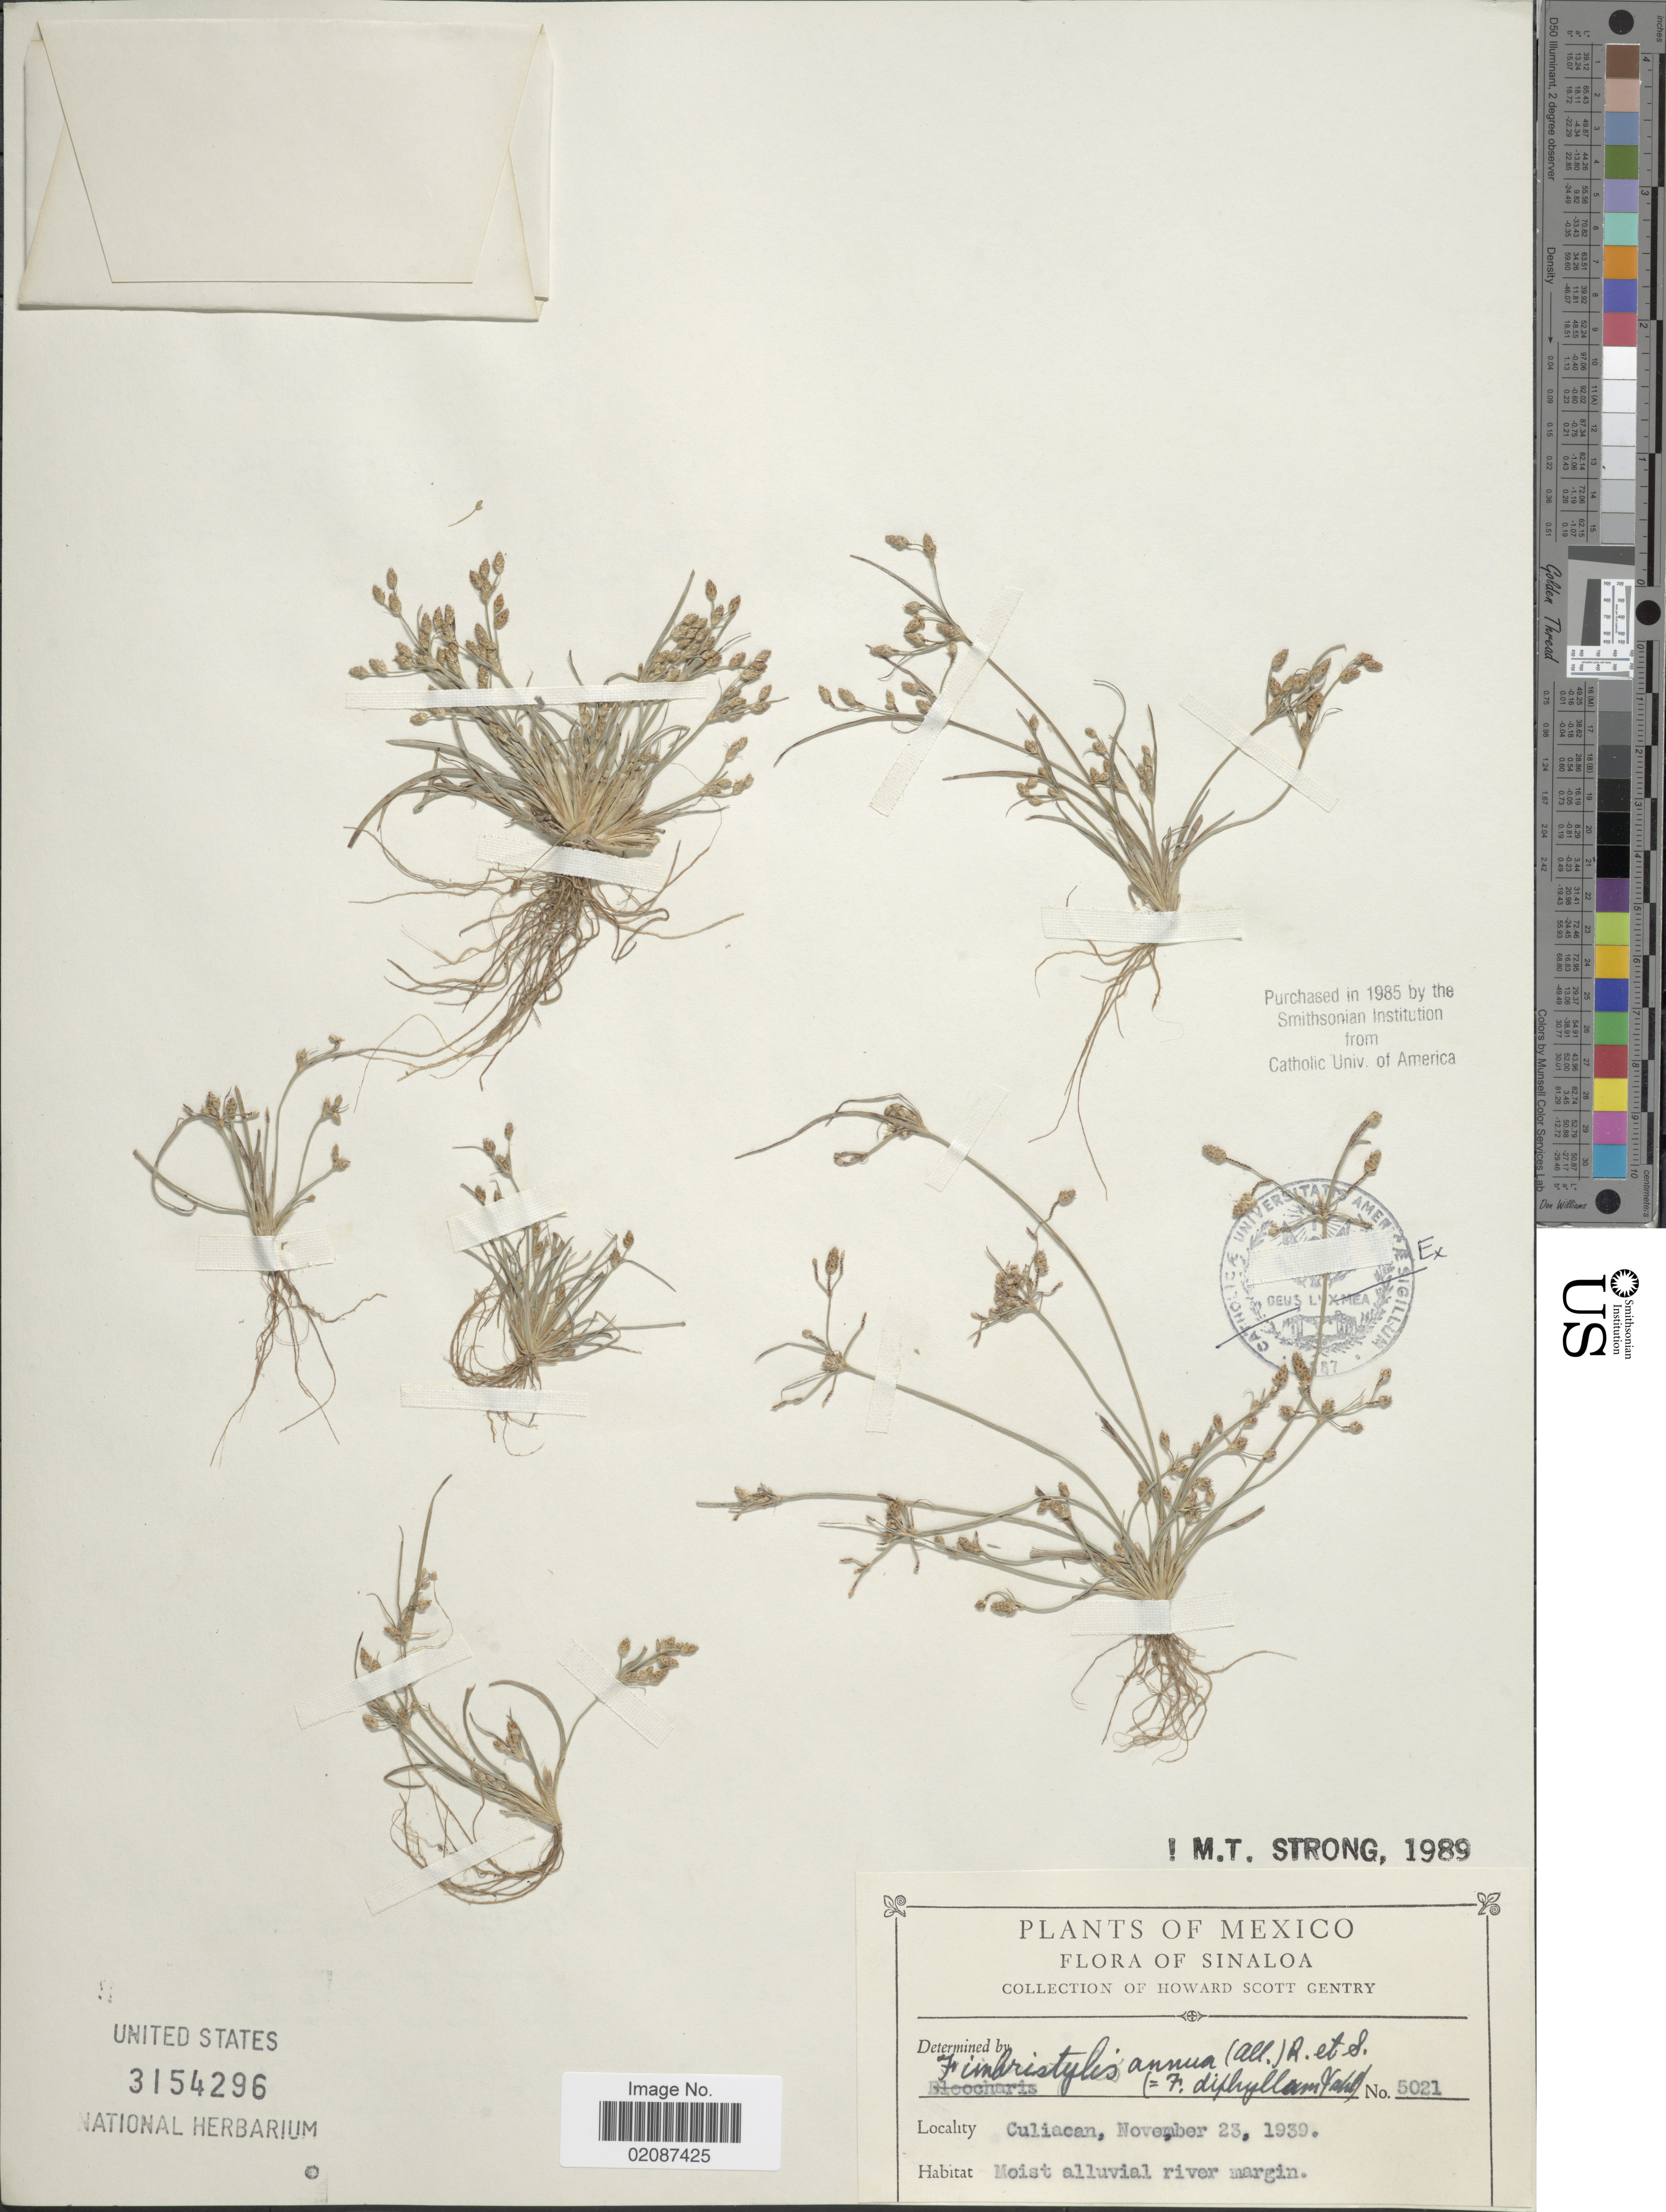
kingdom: Plantae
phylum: Tracheophyta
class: Liliopsida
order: Poales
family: Cyperaceae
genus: Fimbristylis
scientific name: Fimbristylis annua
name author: (All.) Roem. & Schult.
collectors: H. S. Gentry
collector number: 5021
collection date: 1939-11-23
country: Mexico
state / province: Sinaloa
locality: Sinaloa, Culiacan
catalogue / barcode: US 3154296